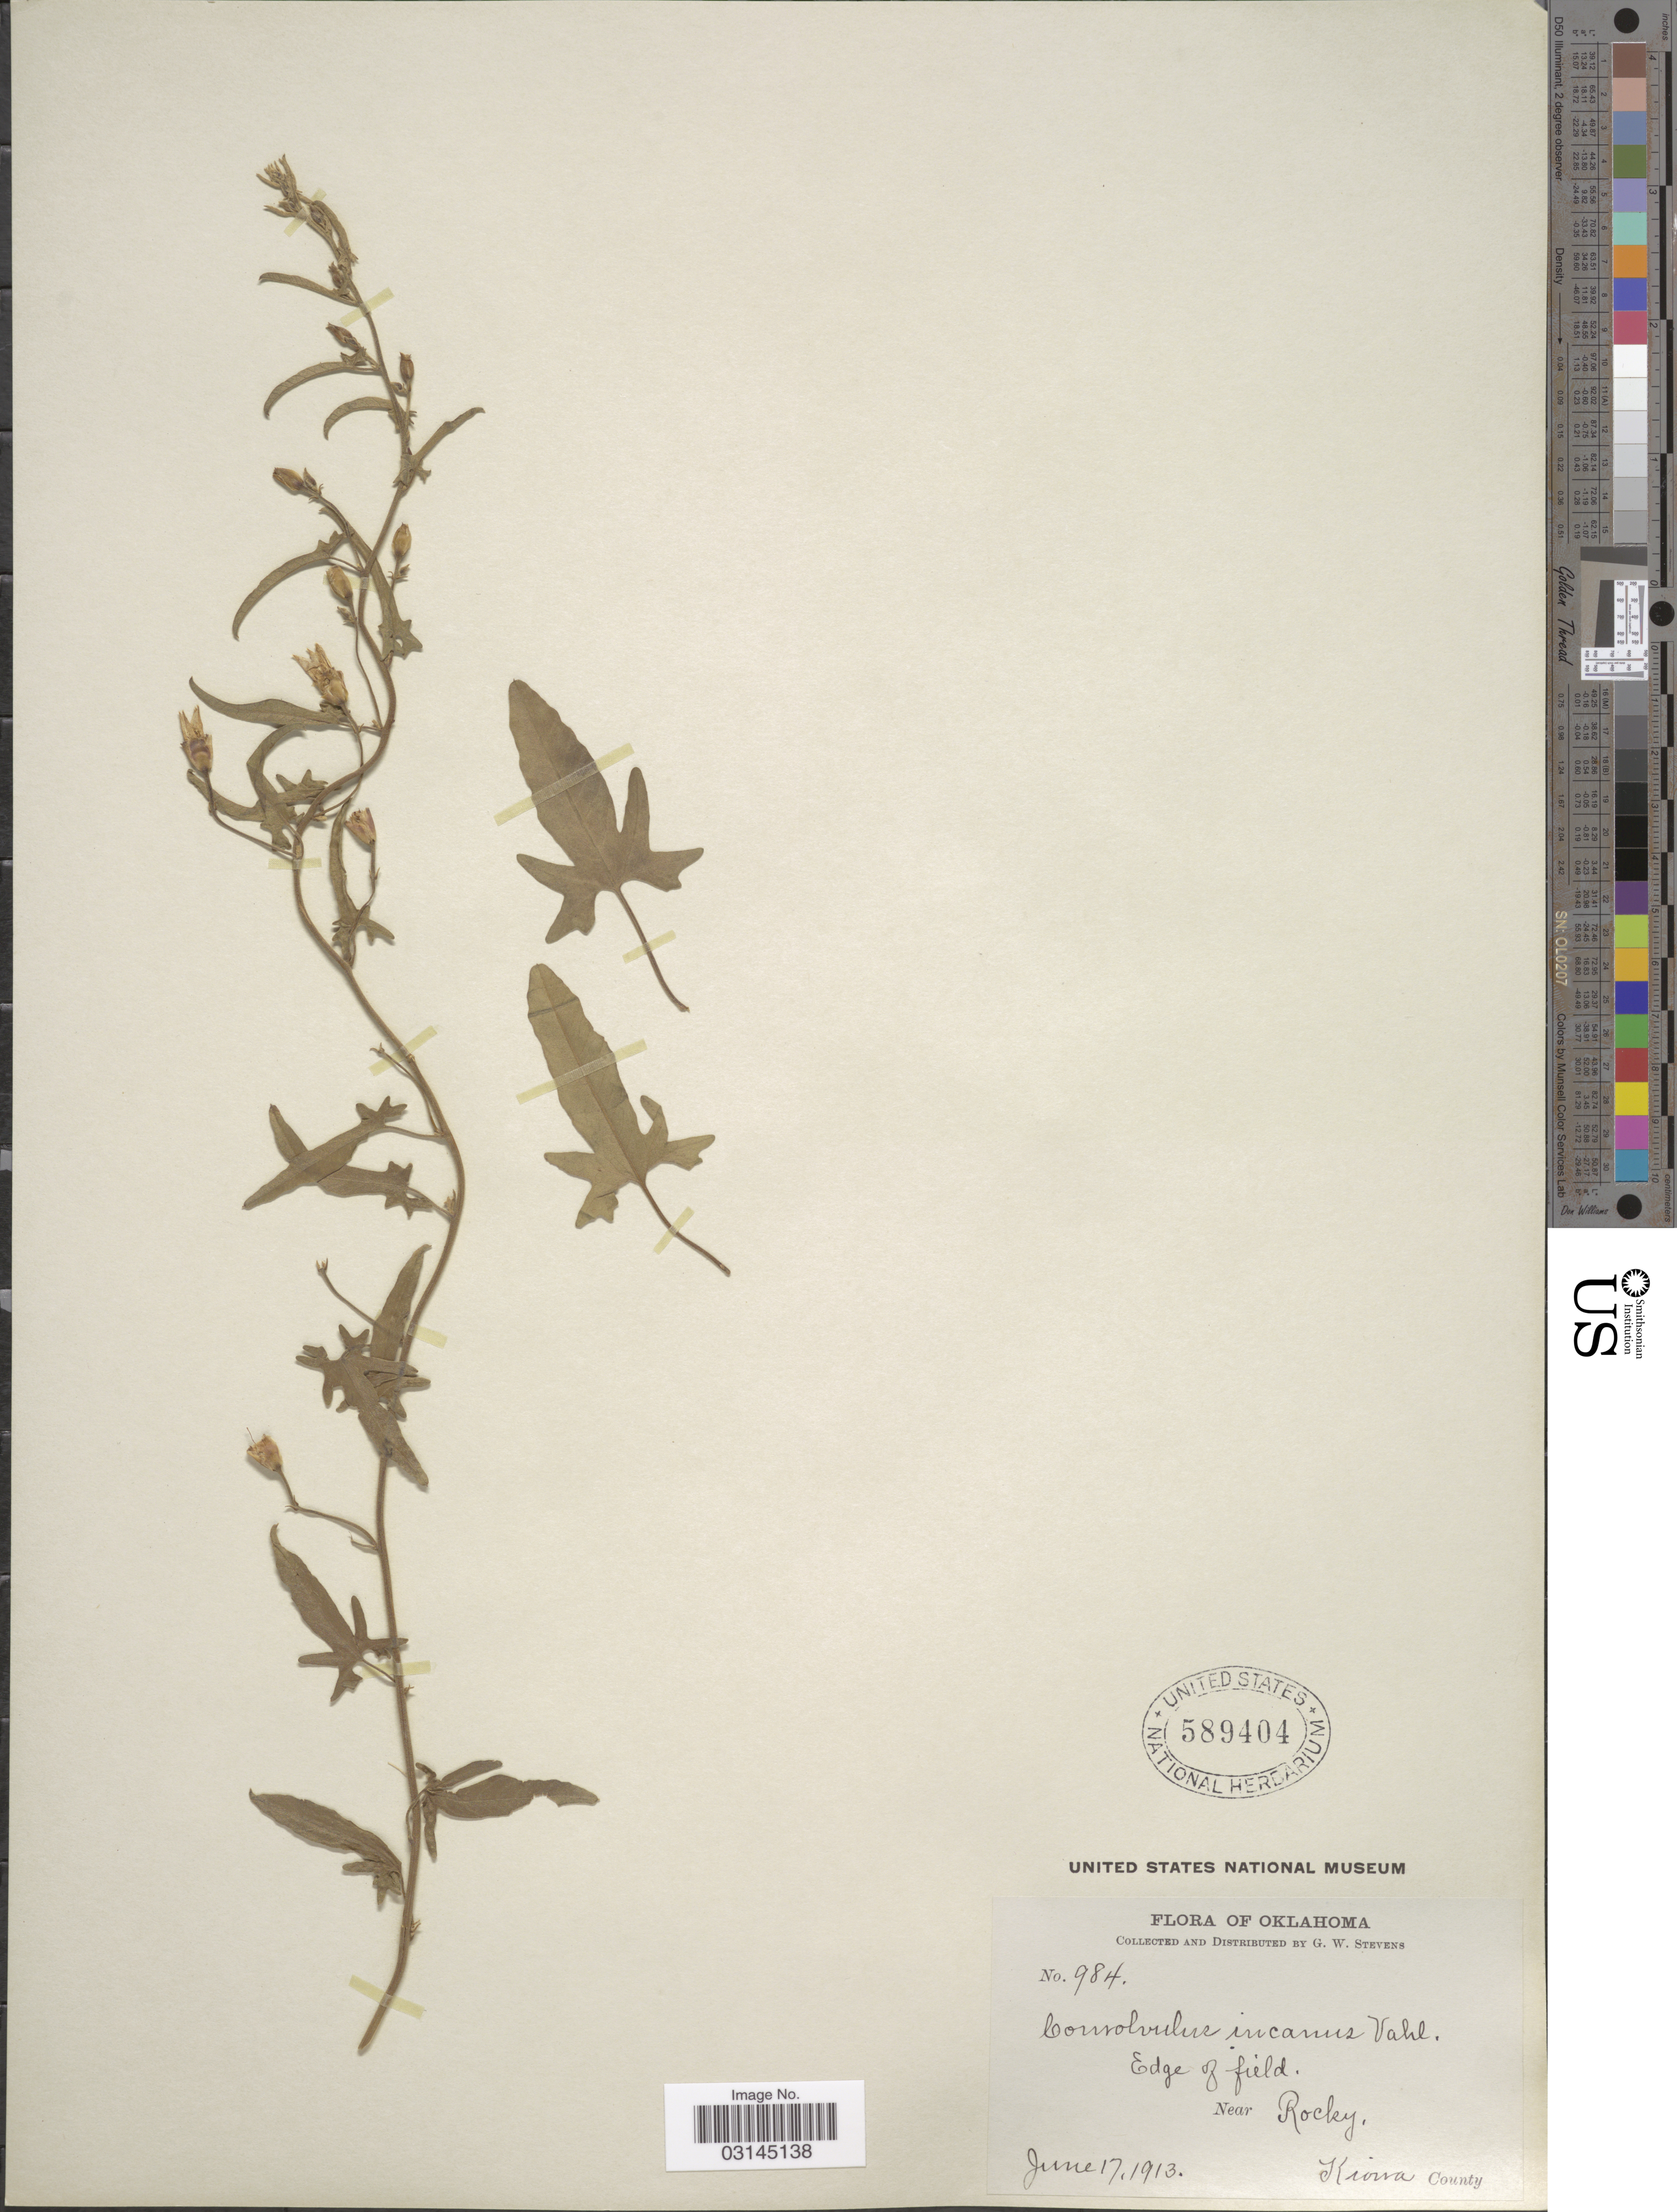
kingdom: Plantae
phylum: Tracheophyta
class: Magnoliopsida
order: Solanales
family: Convolvulaceae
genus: Convolvulus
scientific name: Convolvulus incanus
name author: Vahl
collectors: G. W. Stevens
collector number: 984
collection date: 1913-06-17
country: United States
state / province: Oklahoma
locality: Edge of field. Near Rocky, Kiowa County.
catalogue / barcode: US 589404